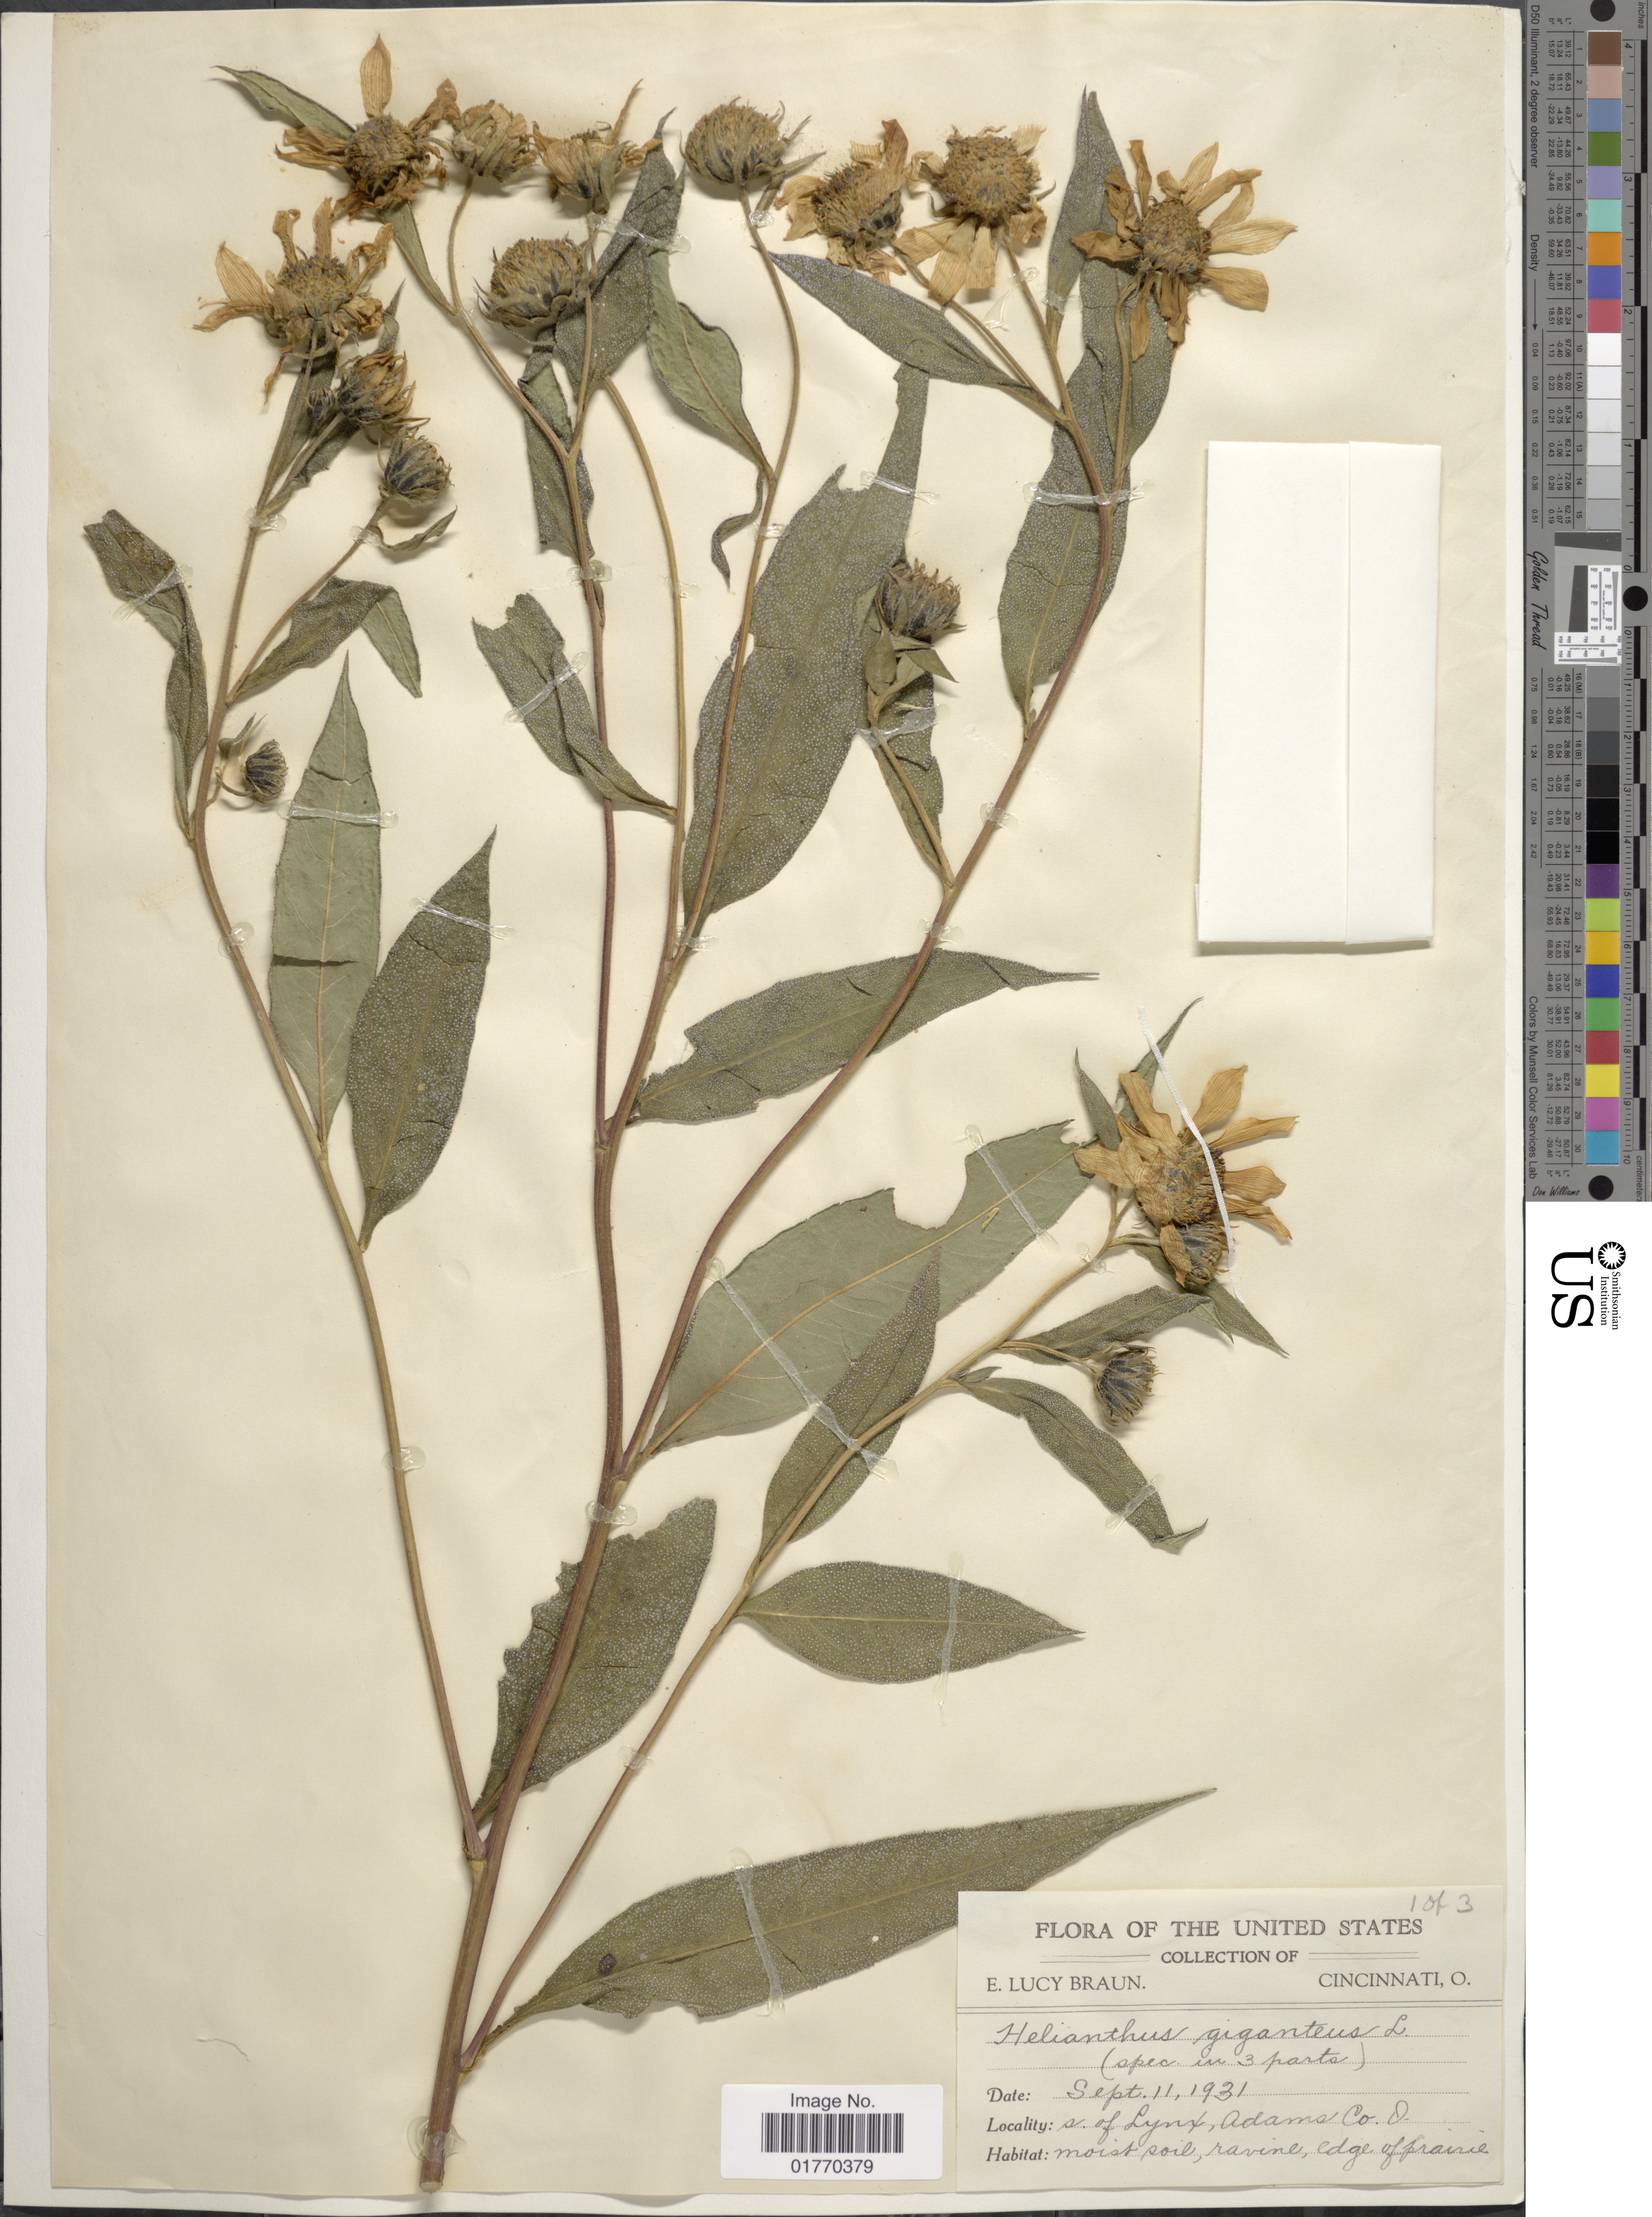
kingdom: Plantae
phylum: Tracheophyta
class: Magnoliopsida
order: Asterales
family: Asteraceae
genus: Helianthus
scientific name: Helianthus giganteus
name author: L.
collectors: E. L. Braun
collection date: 1931-09-11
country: United States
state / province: Ohio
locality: S. of Lynx, Adams Co., O.